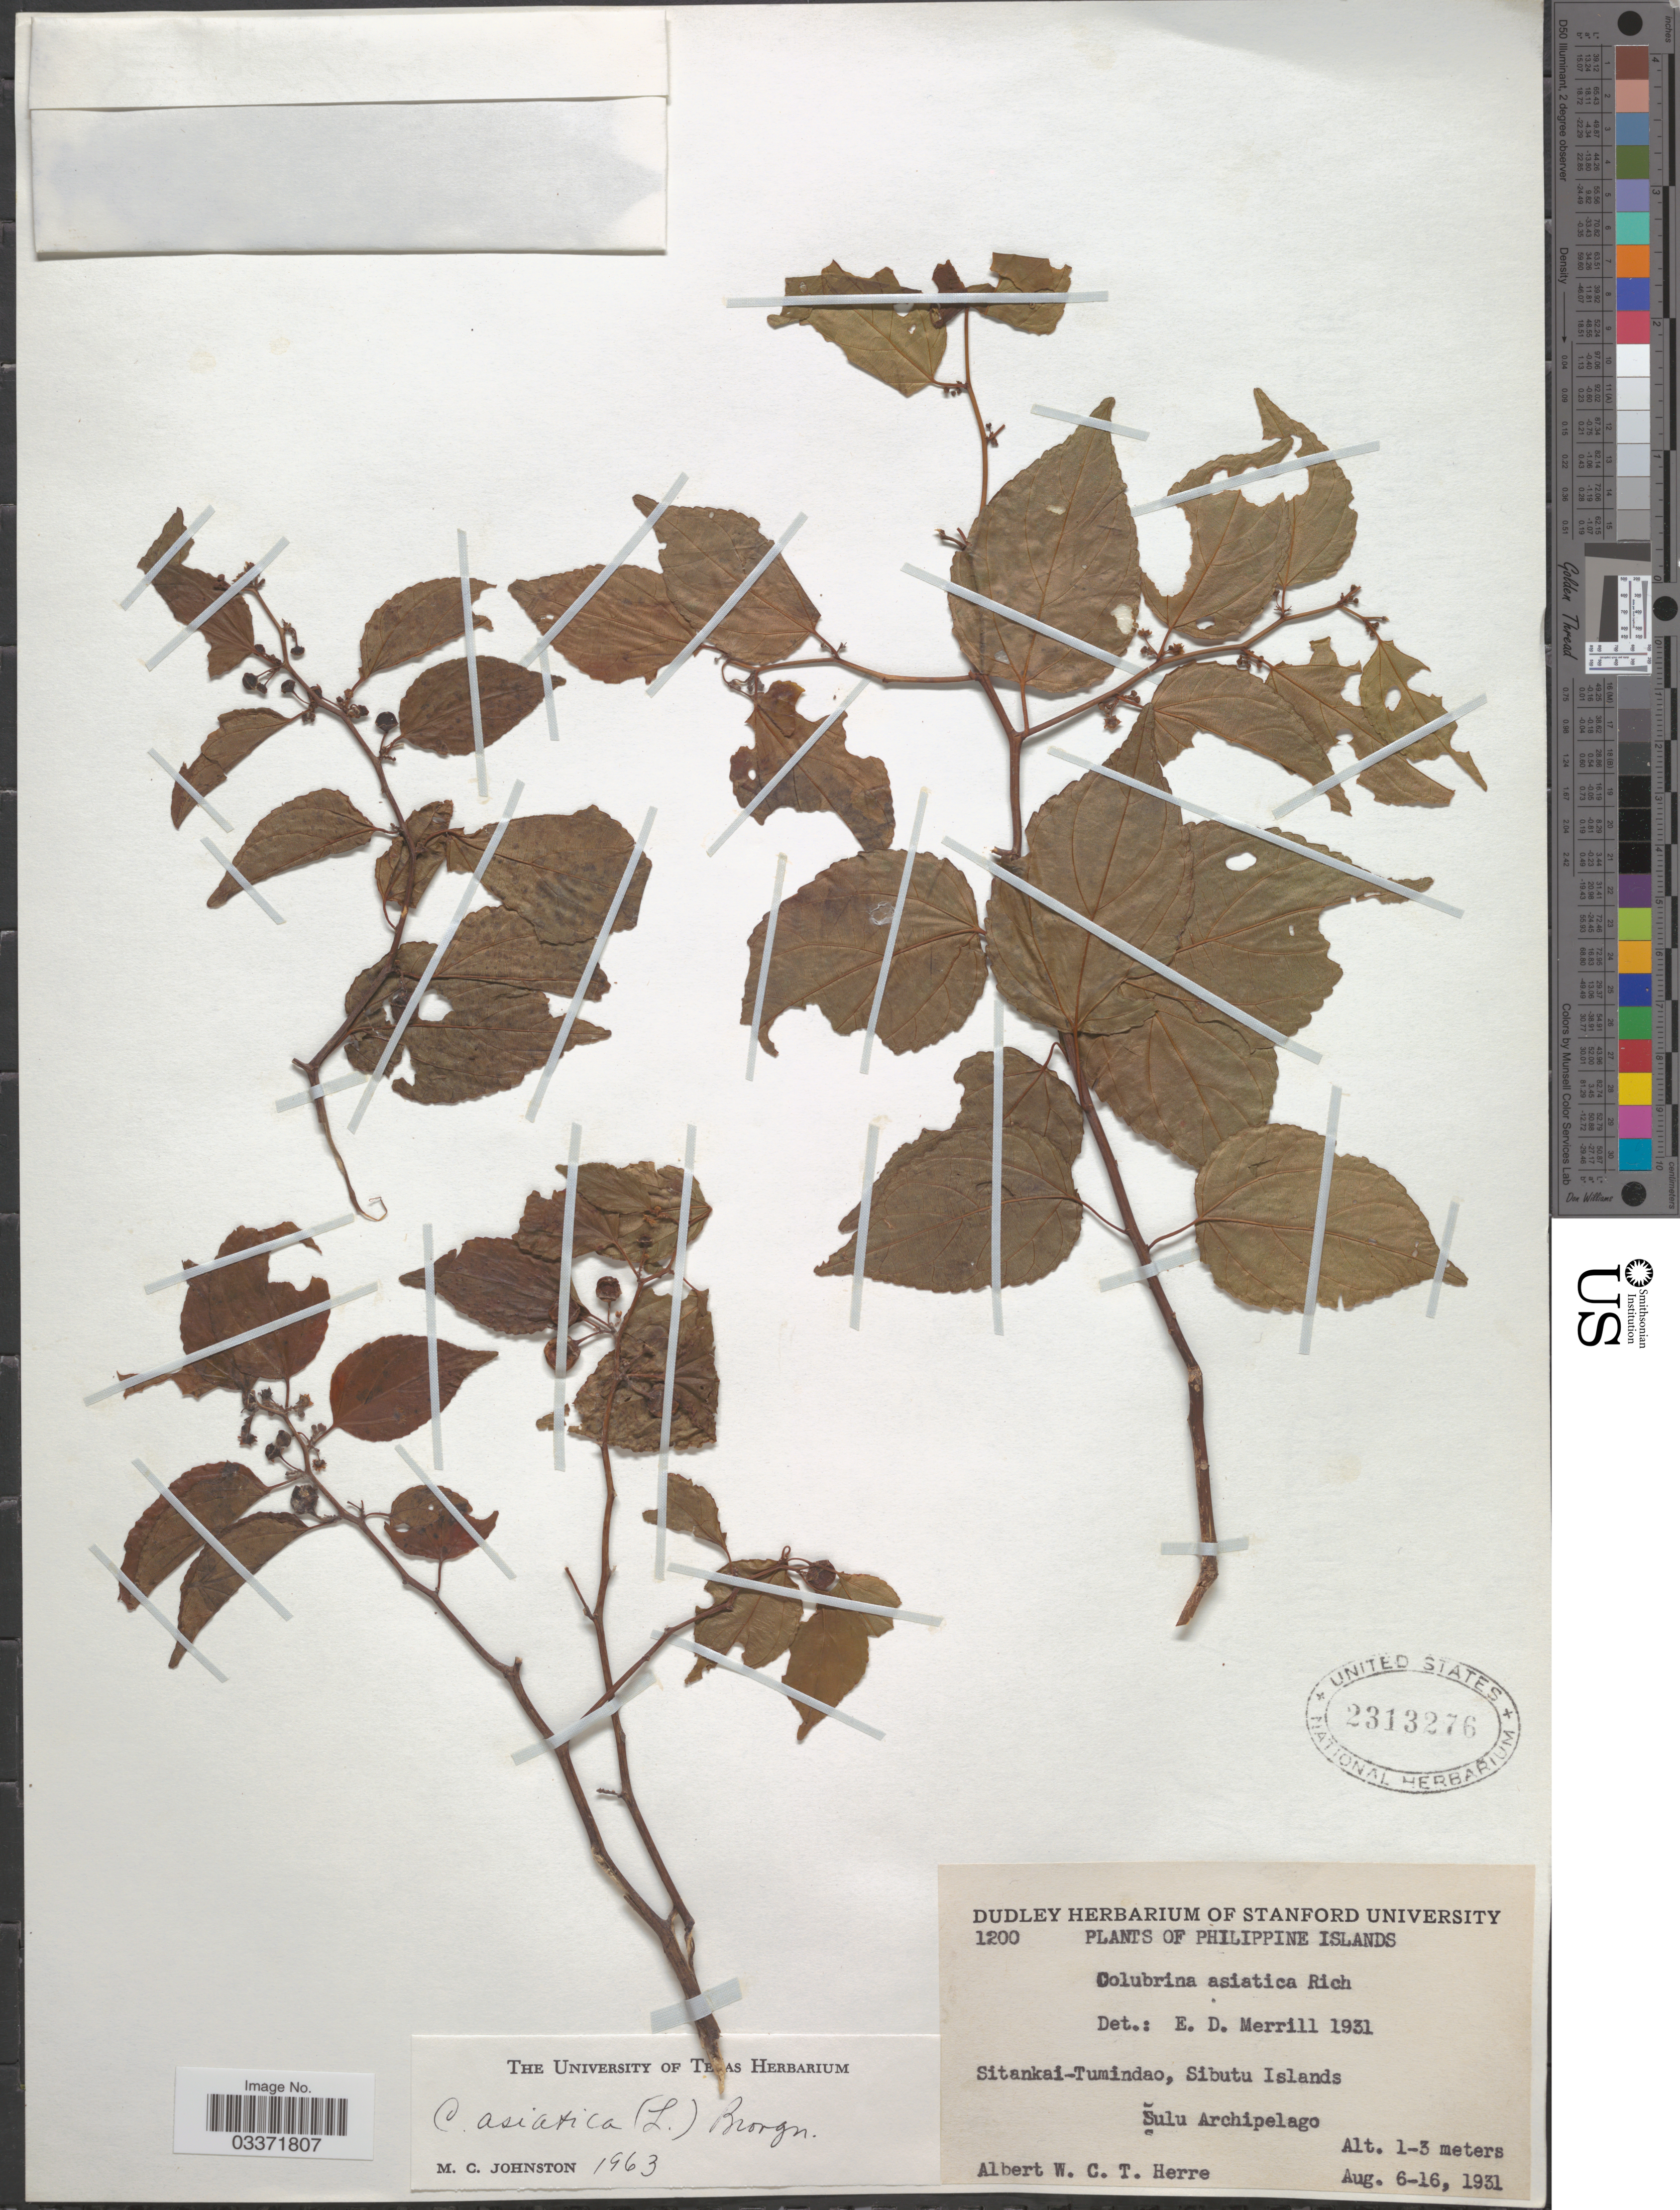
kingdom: Plantae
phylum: Tracheophyta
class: Magnoliopsida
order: Rosales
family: Rhamnaceae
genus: Colubrina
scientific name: Colubrina asiatica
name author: (L.) Brongn.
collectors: A. W. Herre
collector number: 1200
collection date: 1931-08-06/1931-08-16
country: Philippines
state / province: Muslim Mindanao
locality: Sitankai-Tuminadao, Sibutu Islands, Sulu Archipelago.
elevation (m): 1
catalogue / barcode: US 2313276